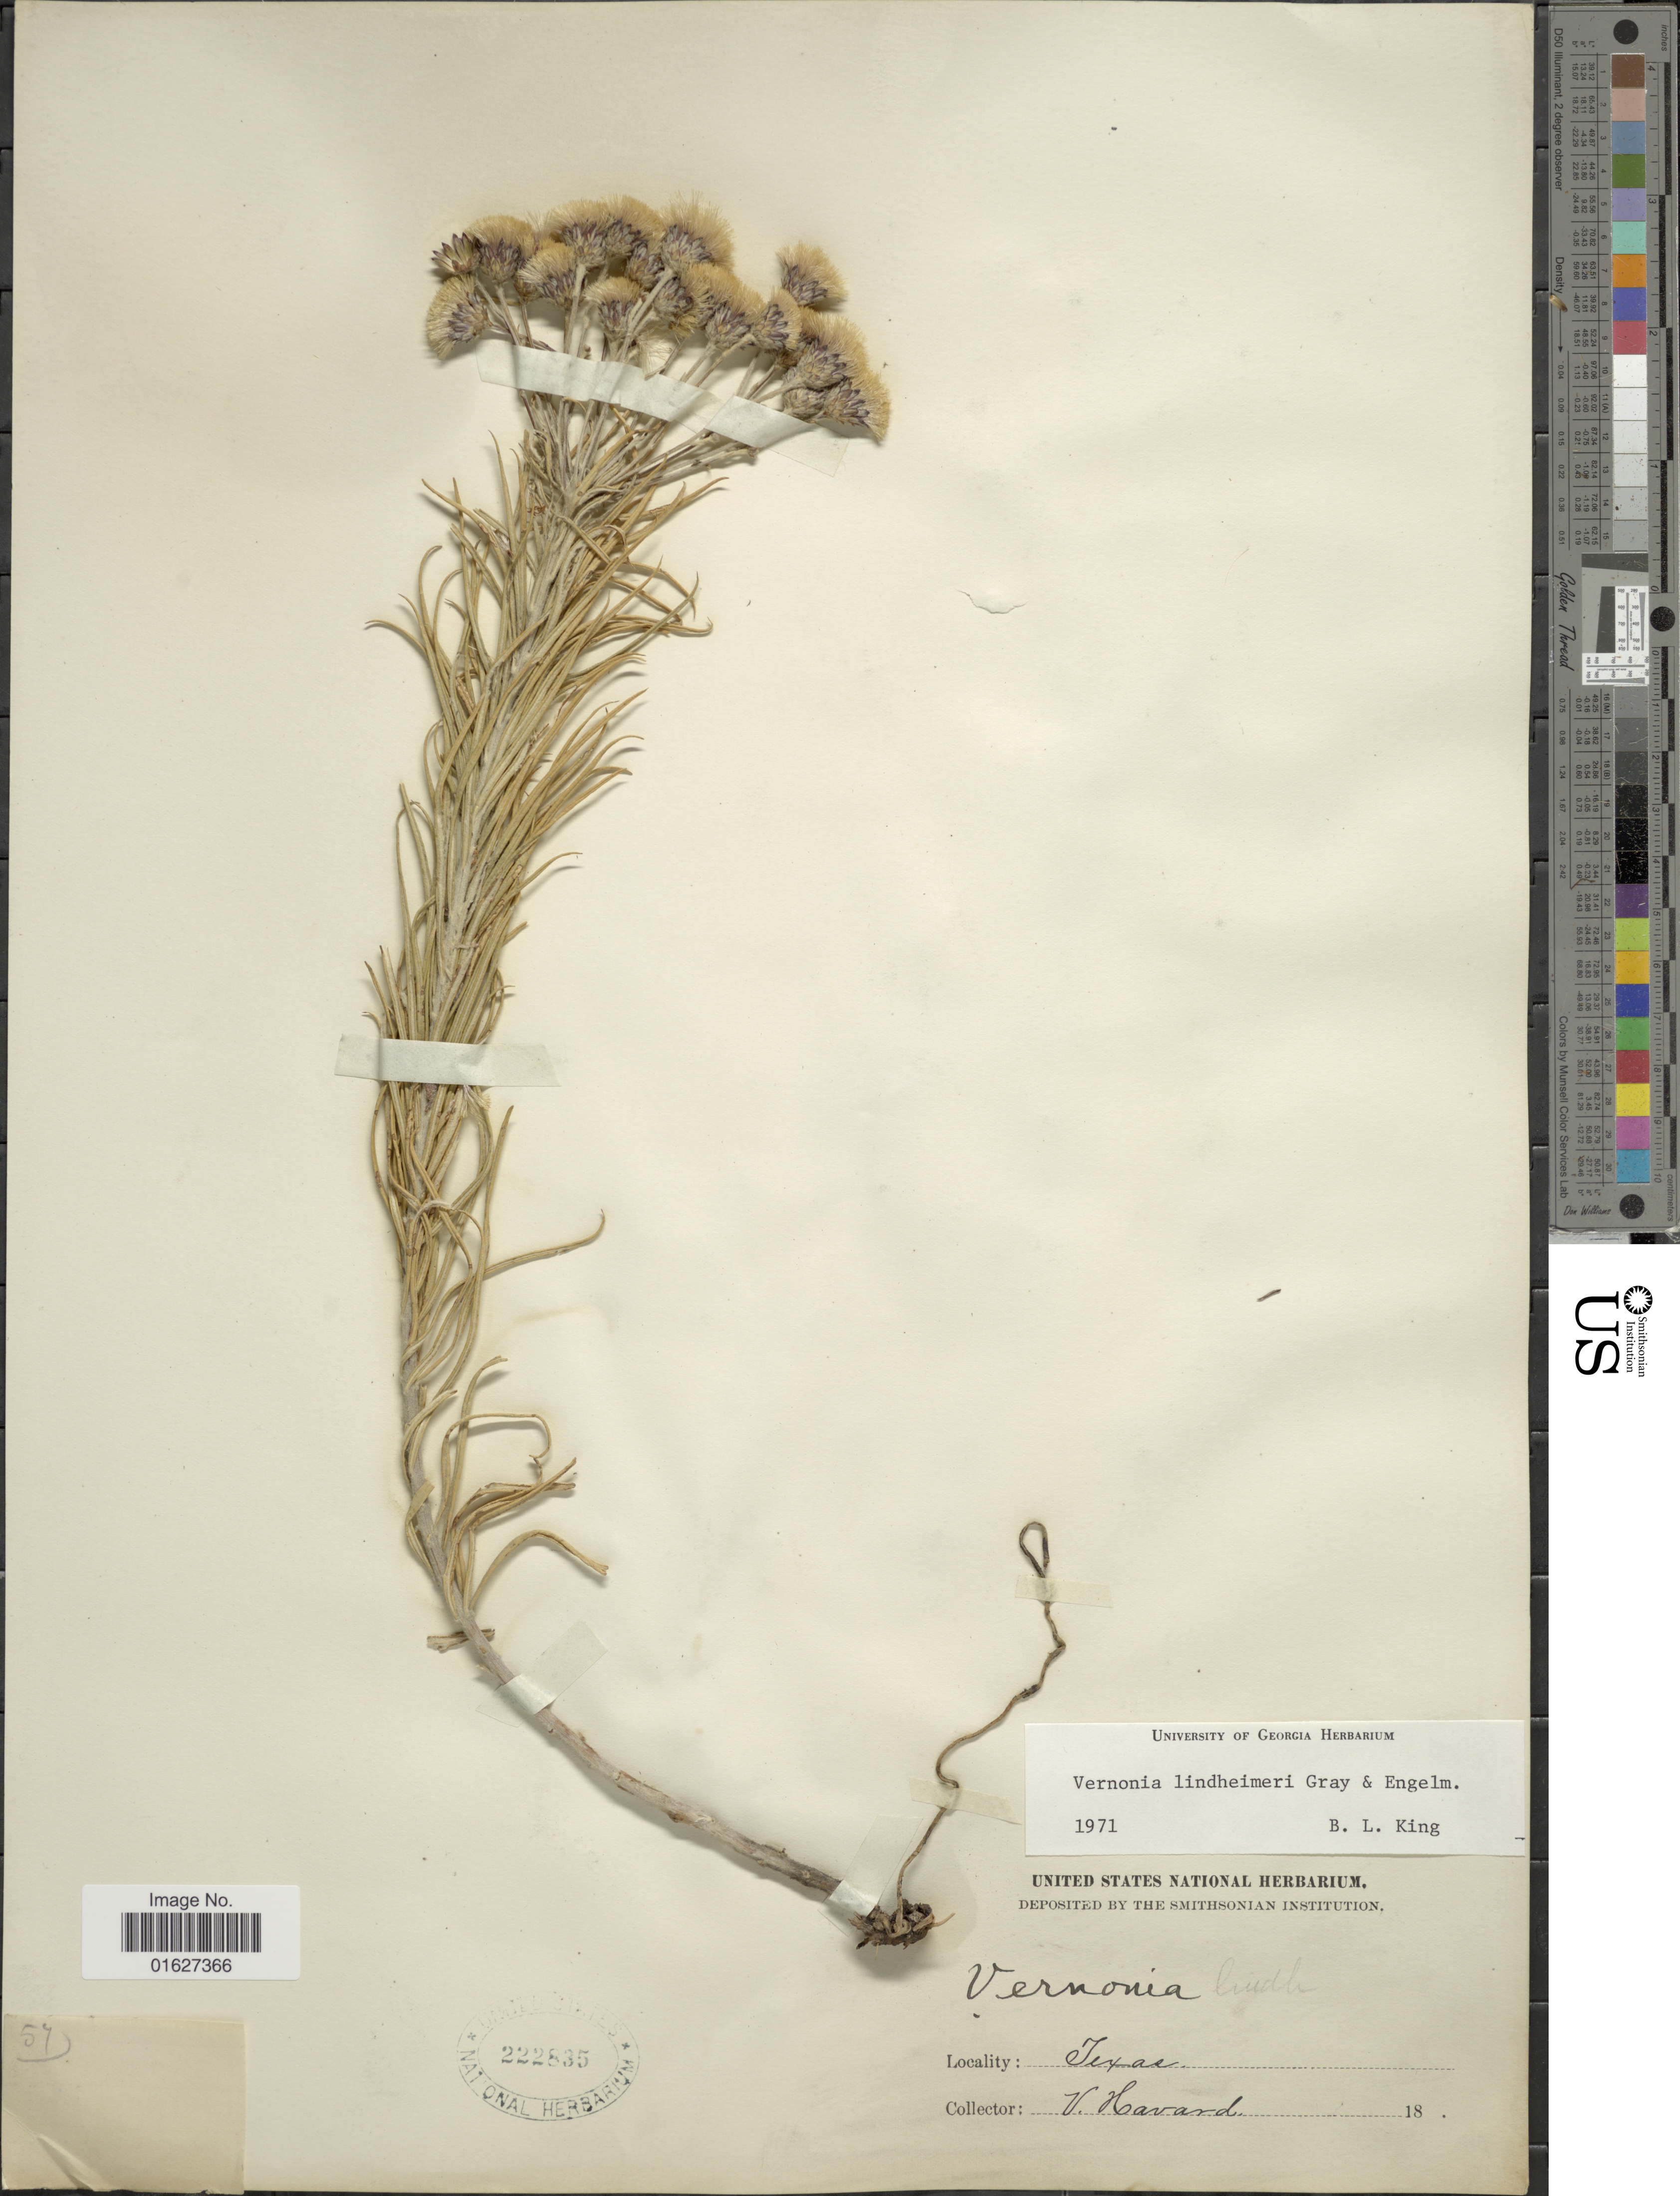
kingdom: Plantae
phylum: Tracheophyta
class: Magnoliopsida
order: Asterales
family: Asteraceae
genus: Vernonia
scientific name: Vernonia lindheimeri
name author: A. Gray & Engelm. in A. Gray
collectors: V. Havard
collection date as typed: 18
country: United States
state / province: Texas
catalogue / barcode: US 222835